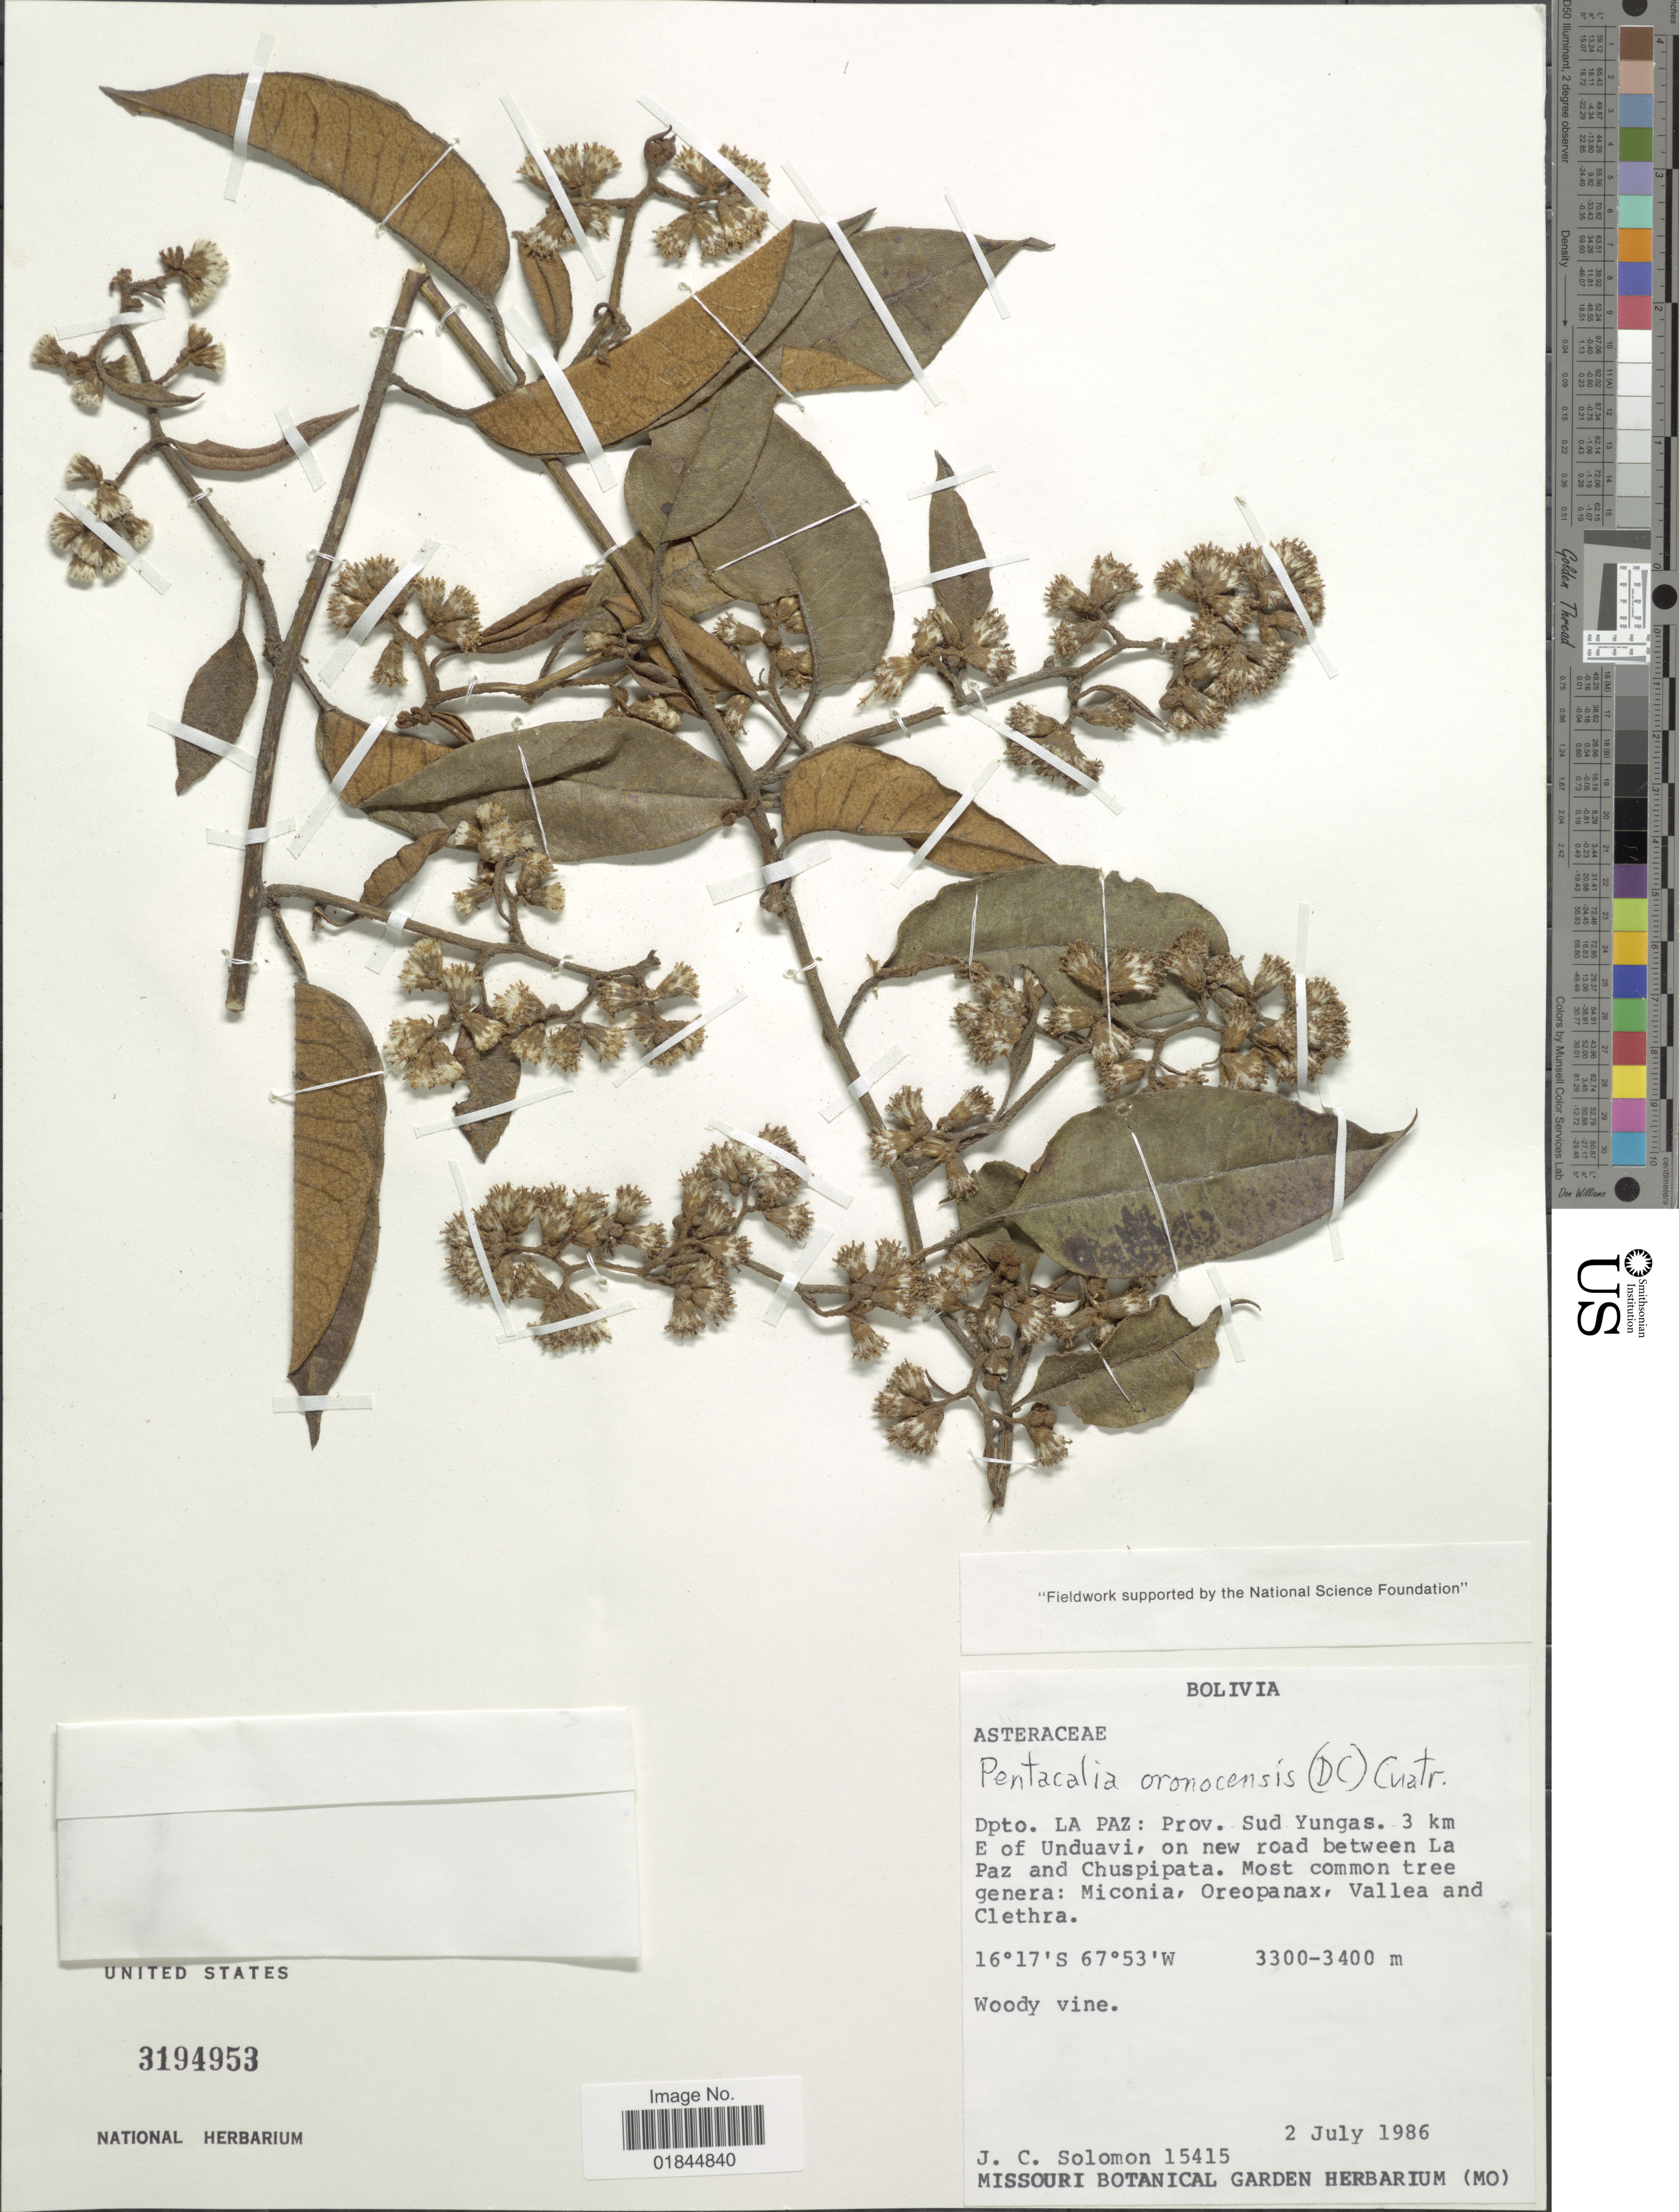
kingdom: Plantae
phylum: Tracheophyta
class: Magnoliopsida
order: Asterales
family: Asteraceae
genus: Pentacalia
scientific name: Pentacalia oronocensis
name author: (DC.) Cuatrec.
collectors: J. C. Solomon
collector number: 15415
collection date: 1986-07-02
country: Bolivia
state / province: La Paz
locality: Dpto. La Paz: Prov. Sud Yungas. 3 km E of Unduavi, on new road between La Paz and Chuspipata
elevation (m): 3300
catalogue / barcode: US 3194953